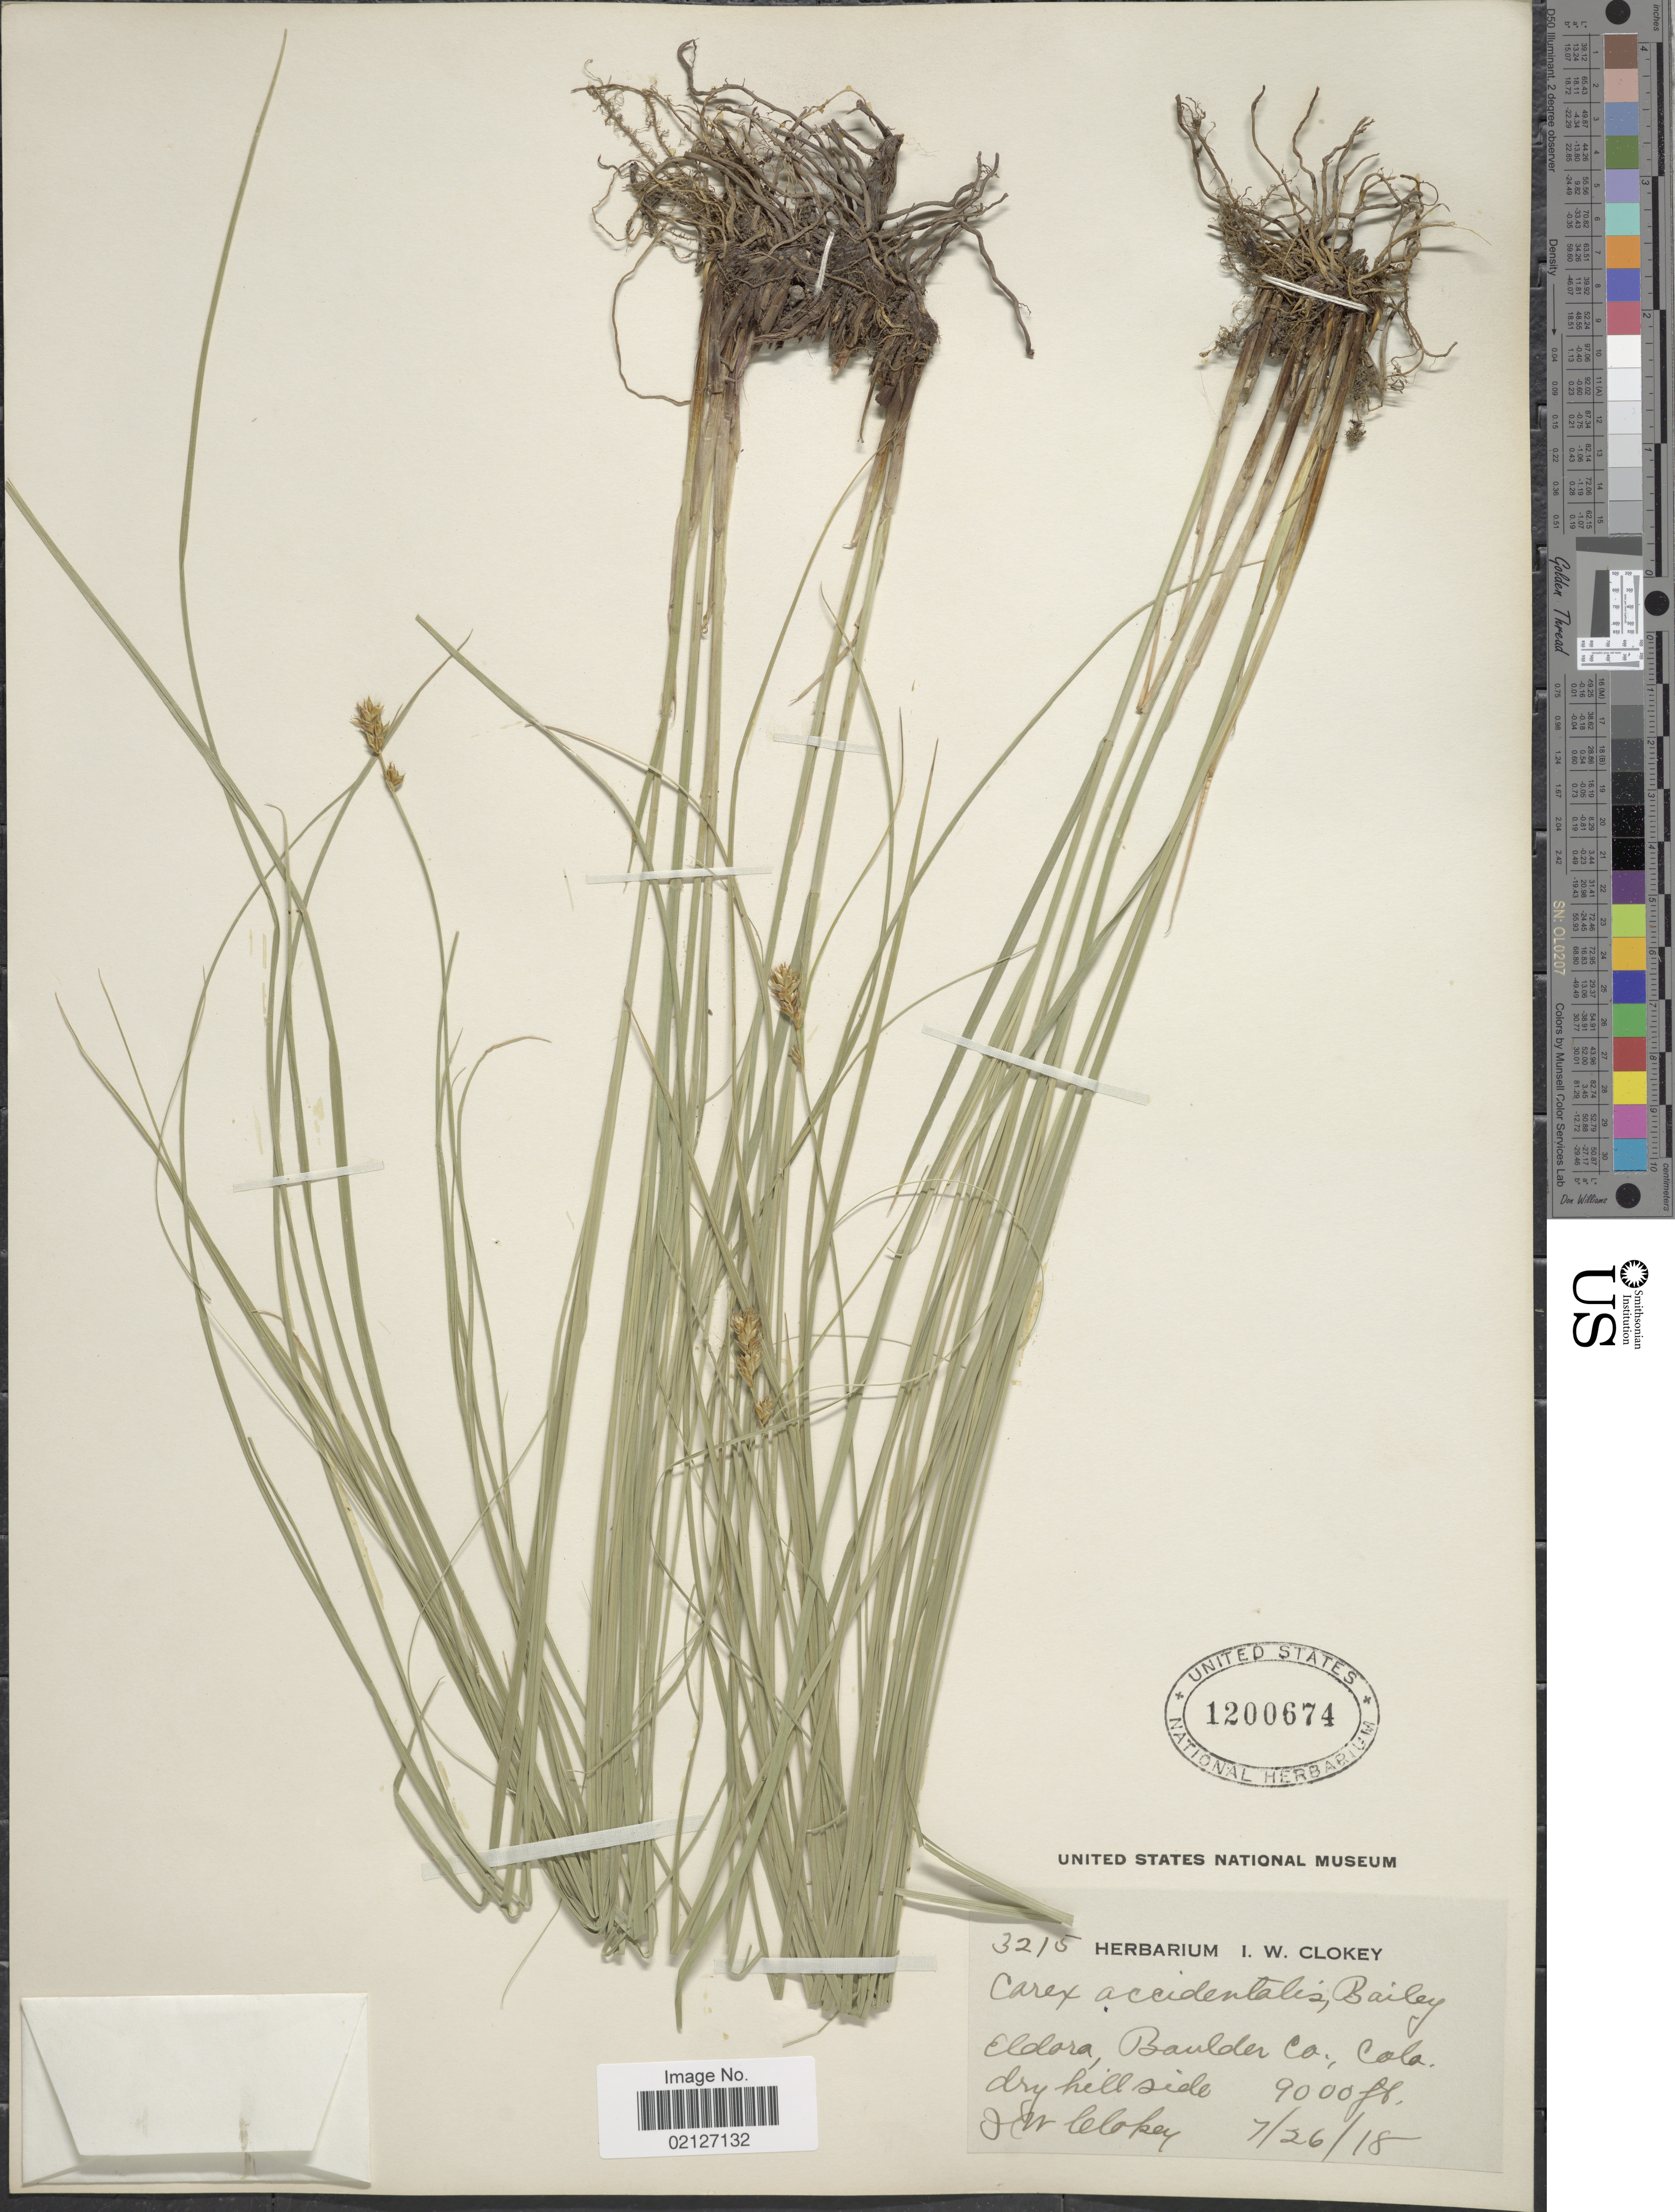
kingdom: Plantae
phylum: Tracheophyta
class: Liliopsida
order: Poales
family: Cyperaceae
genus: Carex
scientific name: Carex occidentalis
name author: L.H. Bailey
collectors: I. W. Clokey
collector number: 3215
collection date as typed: Transcribed d/m/y: 26/7/18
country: United States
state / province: Colorado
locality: Eldora, Boulder Co., dry hillsides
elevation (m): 2743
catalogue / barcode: US 1200674